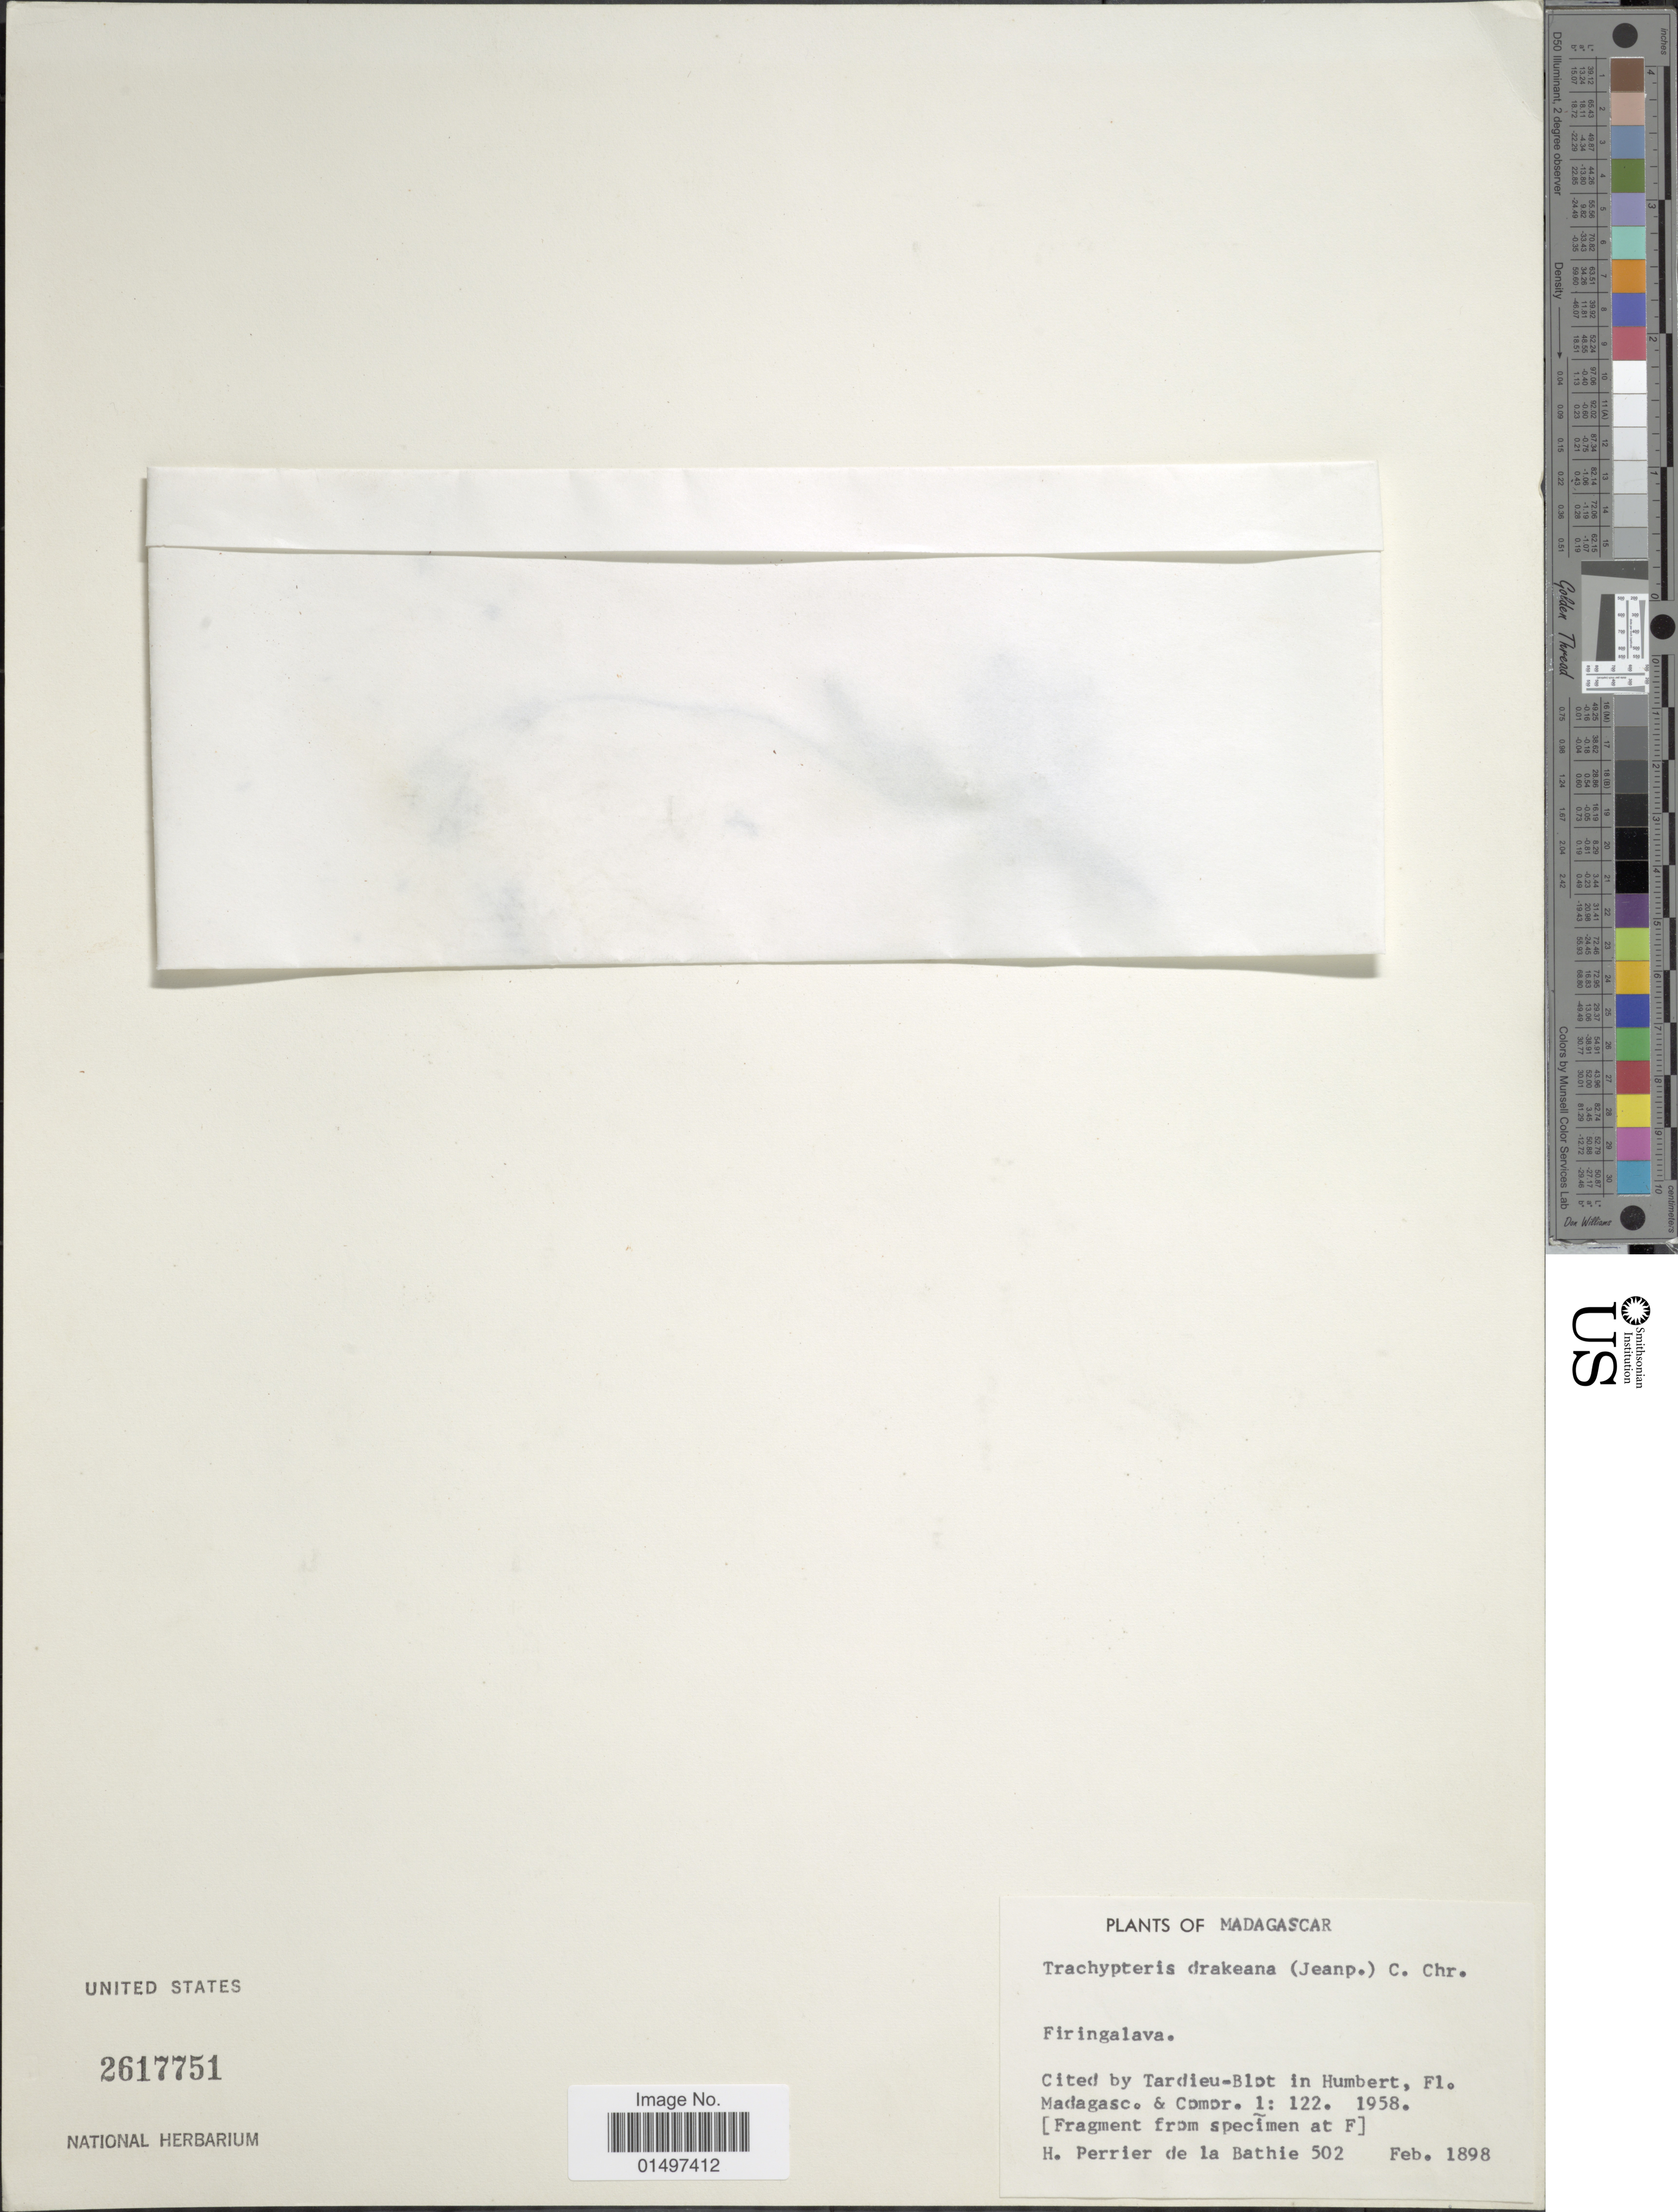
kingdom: Plantae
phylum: Tracheophyta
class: Polypodiopsida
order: Polypodiales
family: Pteridaceae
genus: Trachypteris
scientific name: Trachypteris drakeana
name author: (Jeanp.) C. Chr.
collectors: H. Perrier de la Bâthie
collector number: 502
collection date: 1898-02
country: Madagascar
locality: Madagasc. & Comor. 1: 22. 1958. [unsure placement]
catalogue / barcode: US 2617751